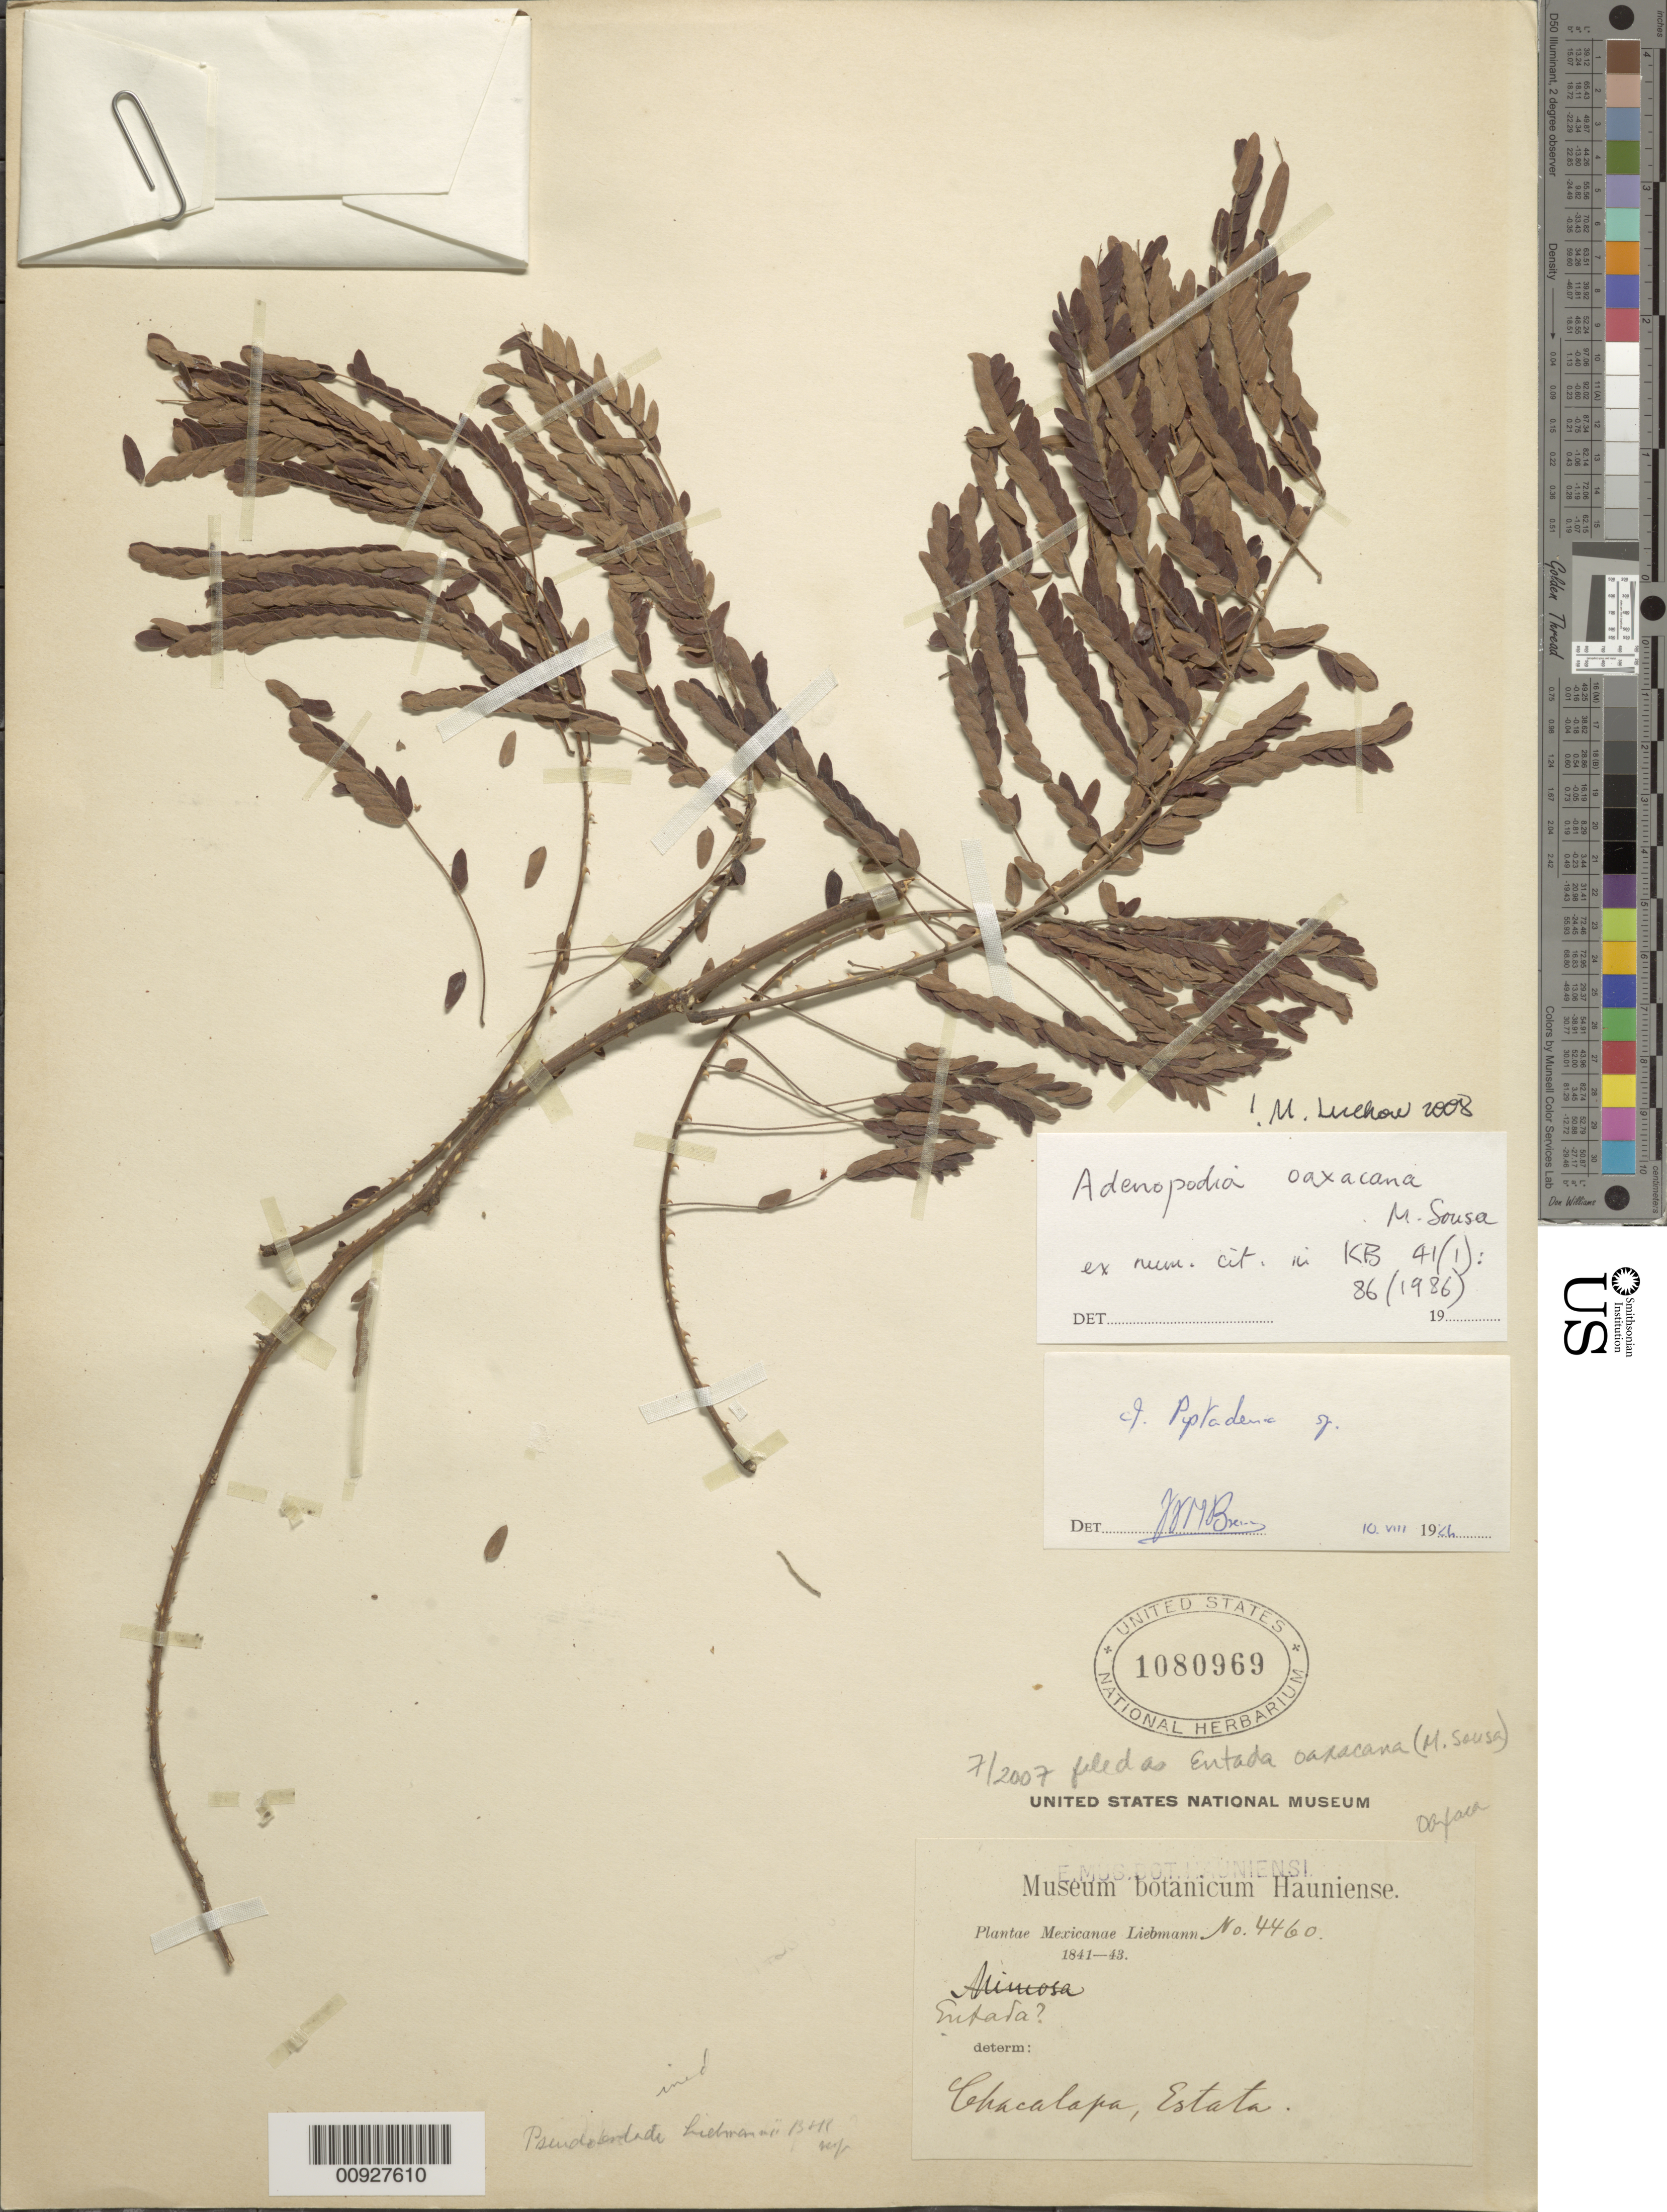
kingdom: Plantae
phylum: Tracheophyta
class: Magnoliopsida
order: Fabales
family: Fabaceae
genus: Adenopodia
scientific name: Adenopodia oaxacana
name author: M. Sousa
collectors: F. M. Liebmann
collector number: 4460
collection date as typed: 1841 to -- --- 1843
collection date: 1841/1843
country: Mexico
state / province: Oaxaca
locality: Chacalapa, Estata.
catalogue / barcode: US 1080969